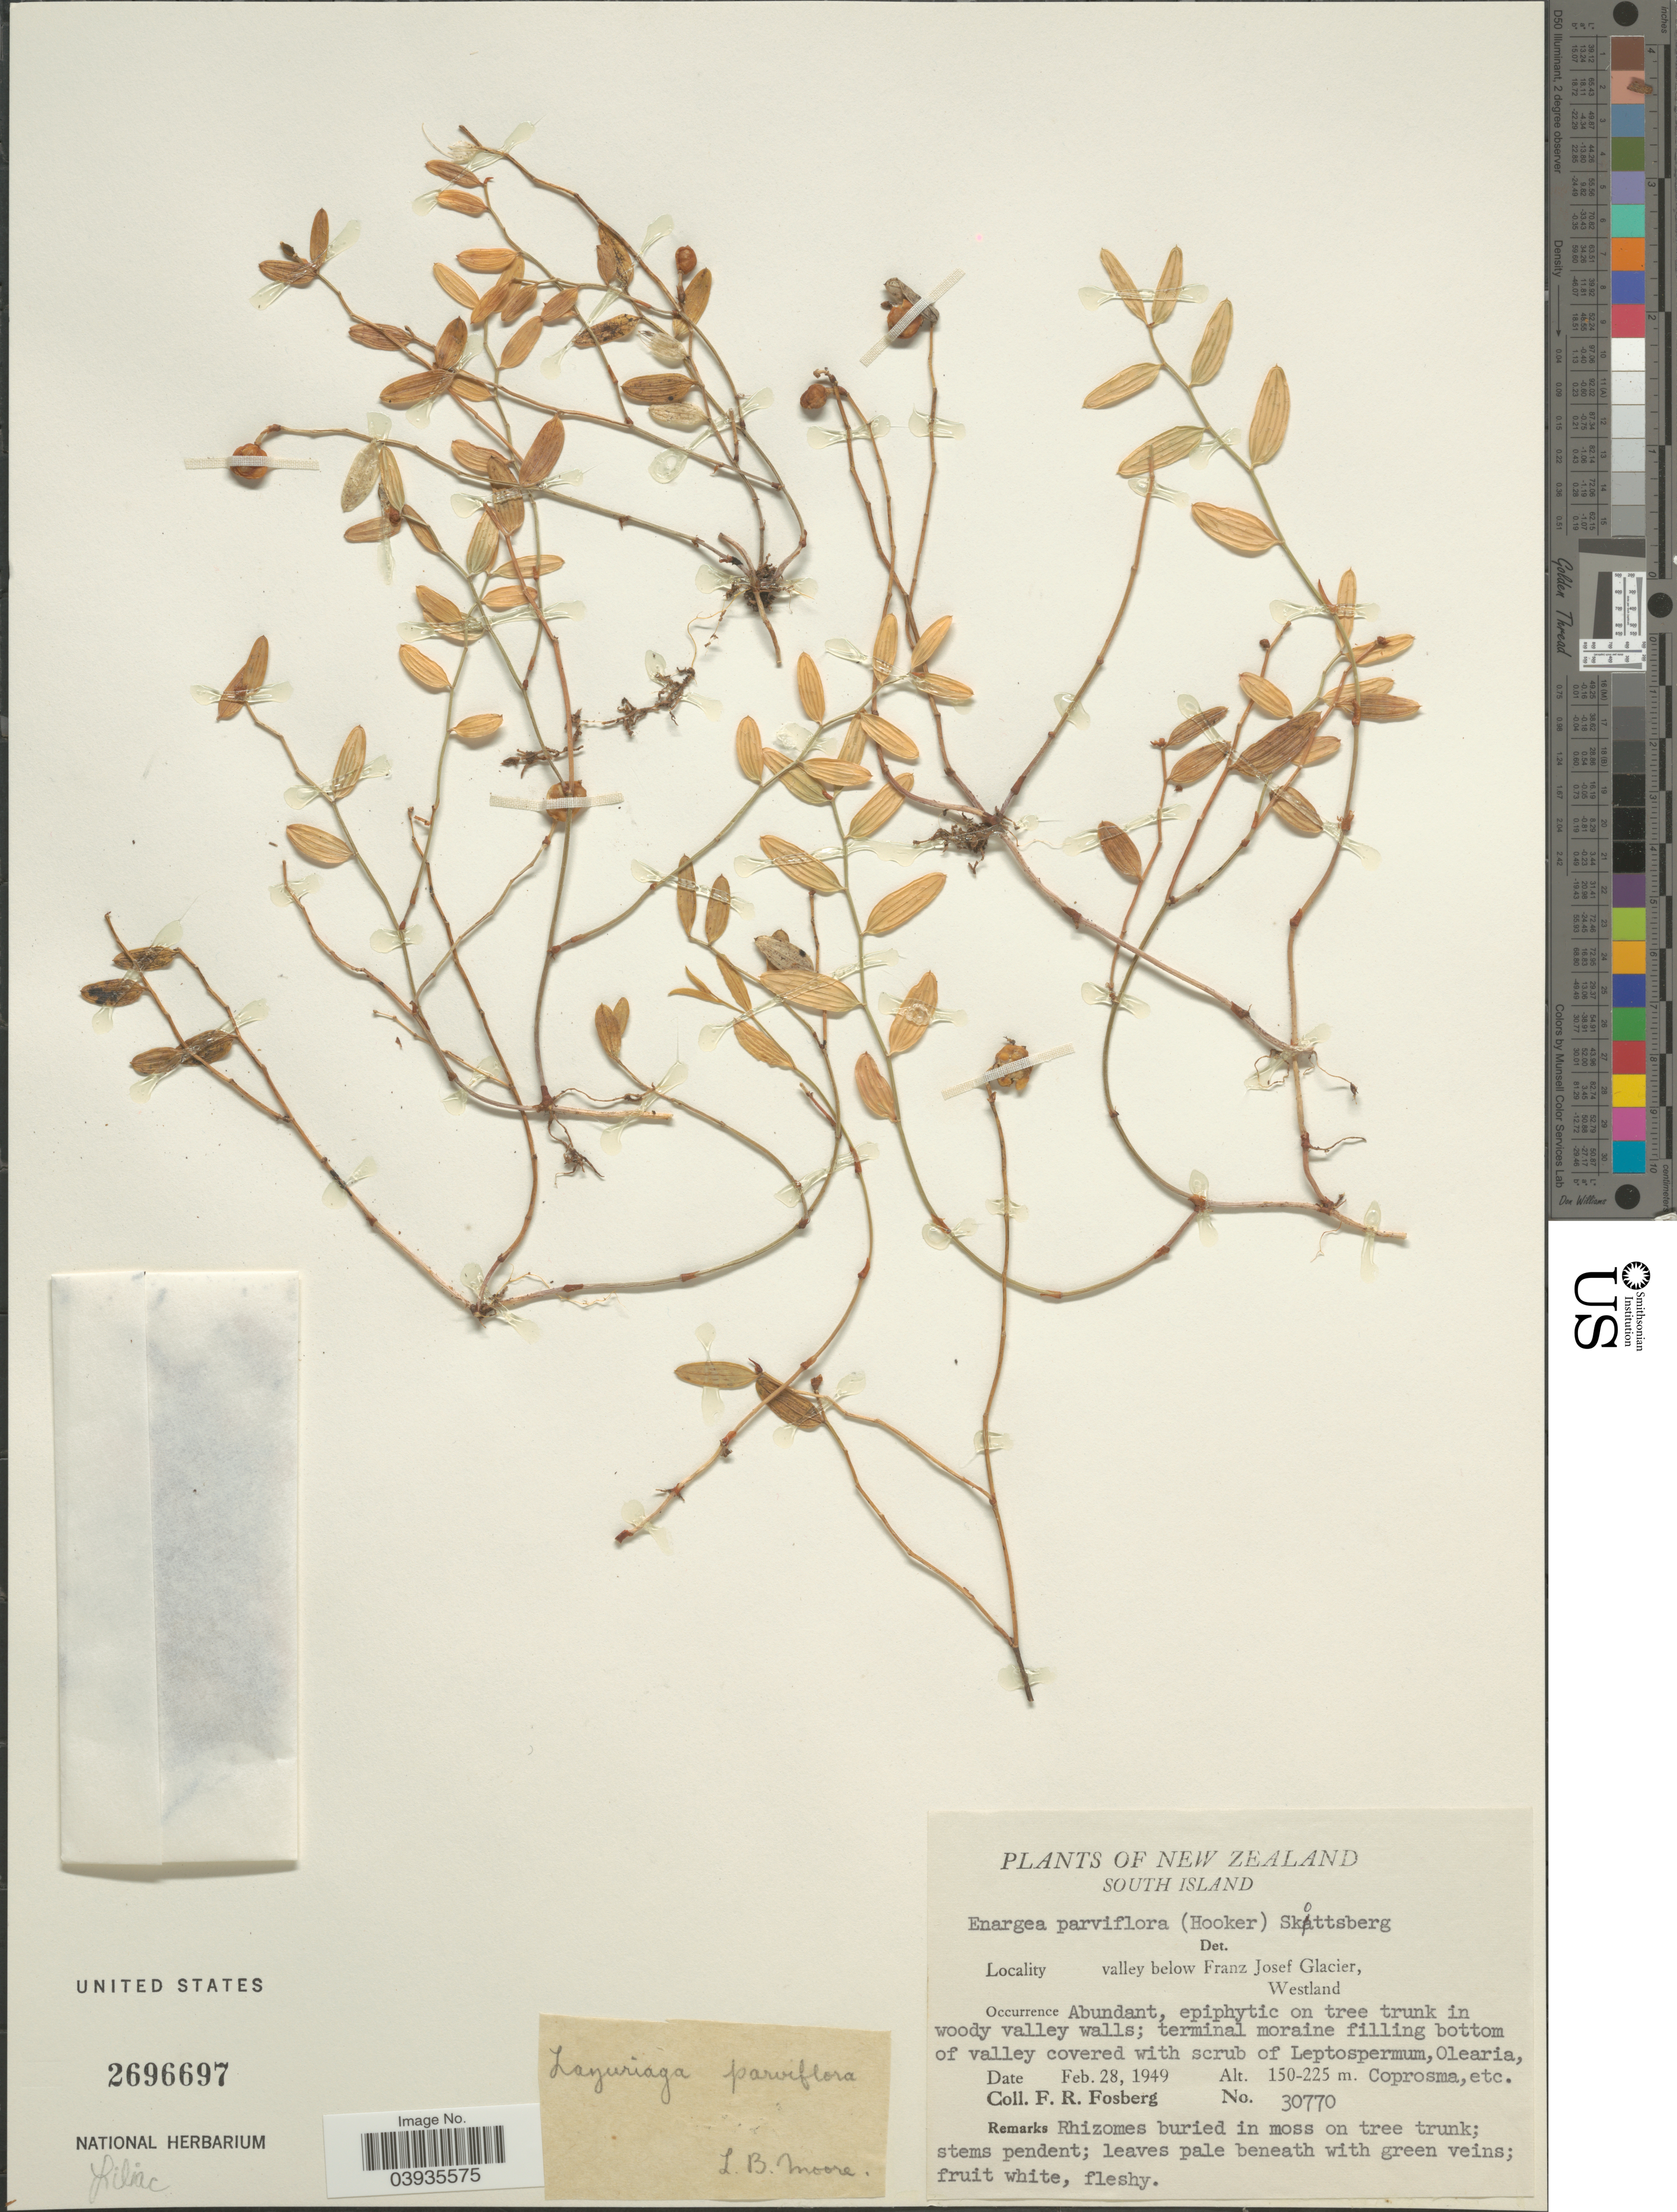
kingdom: Plantae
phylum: Tracheophyta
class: Liliopsida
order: Liliales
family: Alstroemeriaceae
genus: Luzuriaga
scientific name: Luzuriaga parviflora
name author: (Hook. f.) Kunth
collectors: F. R. Fosberg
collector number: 30770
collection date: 1949-02-28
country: New Zealand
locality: South Island. Valley below Franz Josef Glacier, Westland.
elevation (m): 150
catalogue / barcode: US 2696697